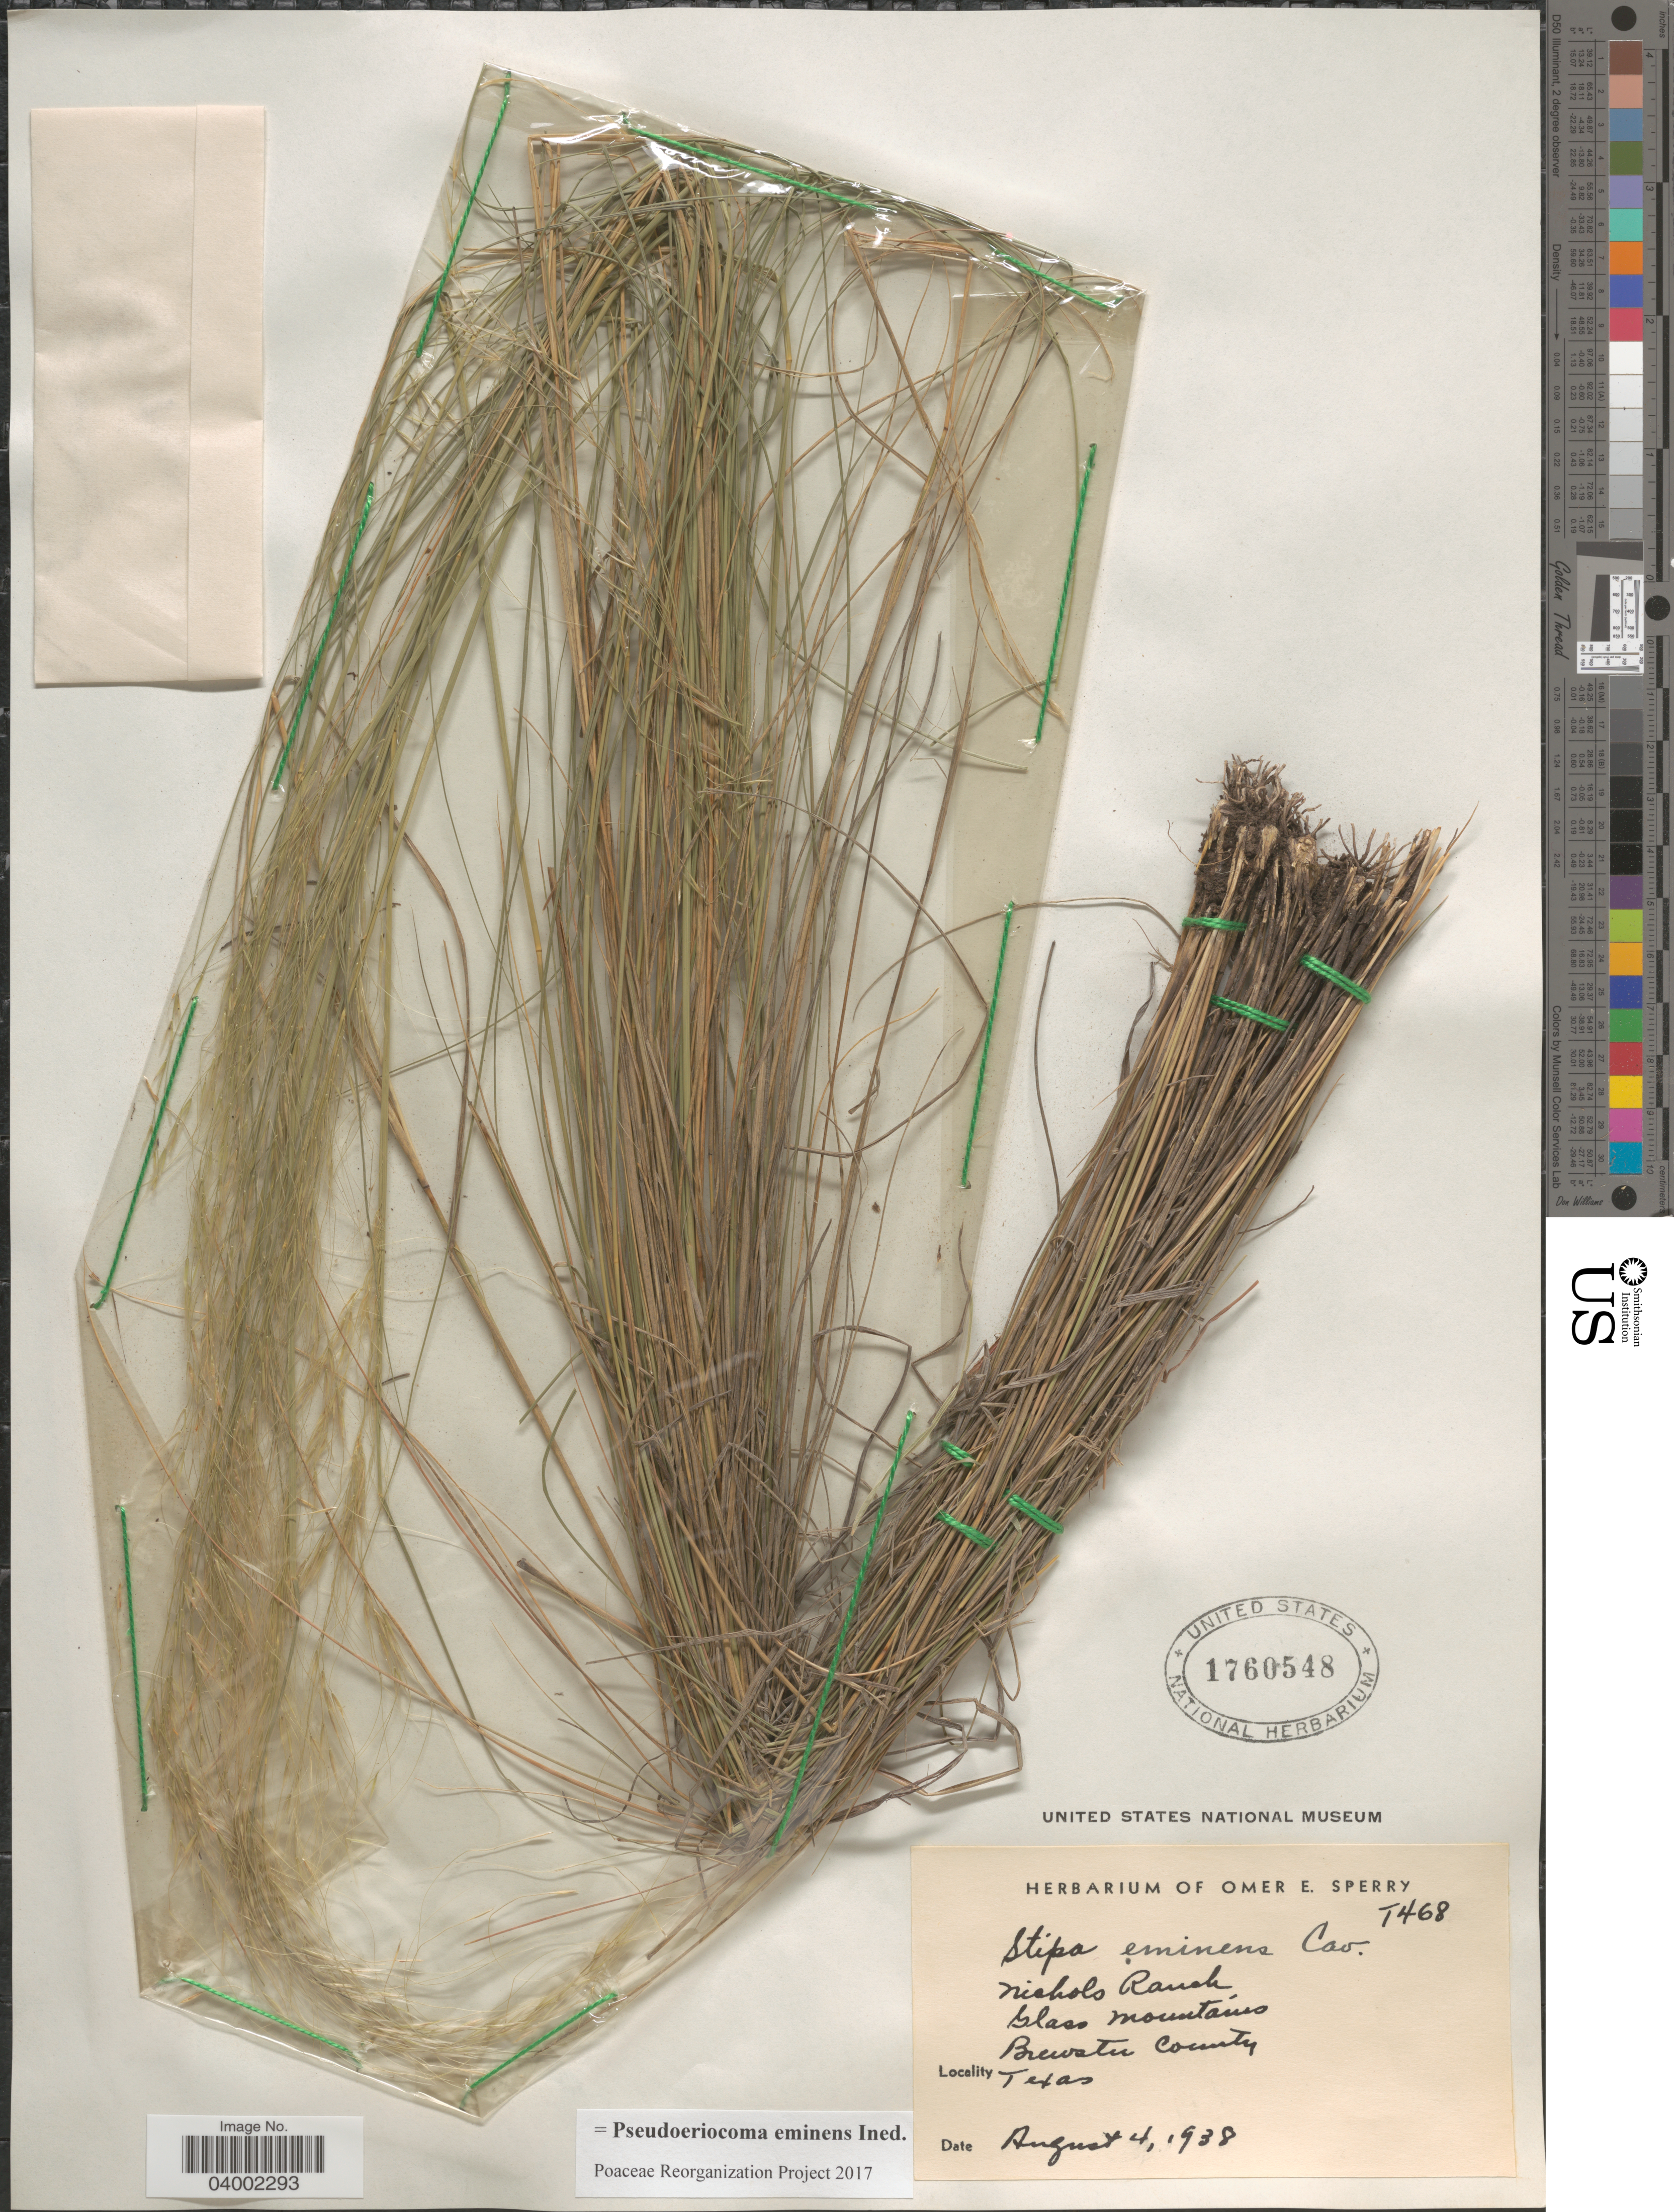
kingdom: Plantae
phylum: Tracheophyta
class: Liliopsida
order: Poales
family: Poaceae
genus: Pseudoeriocoma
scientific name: Pseudoeriocoma eminens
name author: (Cav.) Romasch.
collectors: ex. herb. Omer E. Sperry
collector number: T468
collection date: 1938-08-04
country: United States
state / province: Texas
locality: Nichols Ranch. Glass Mountains. Brewster County.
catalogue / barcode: US 1760548